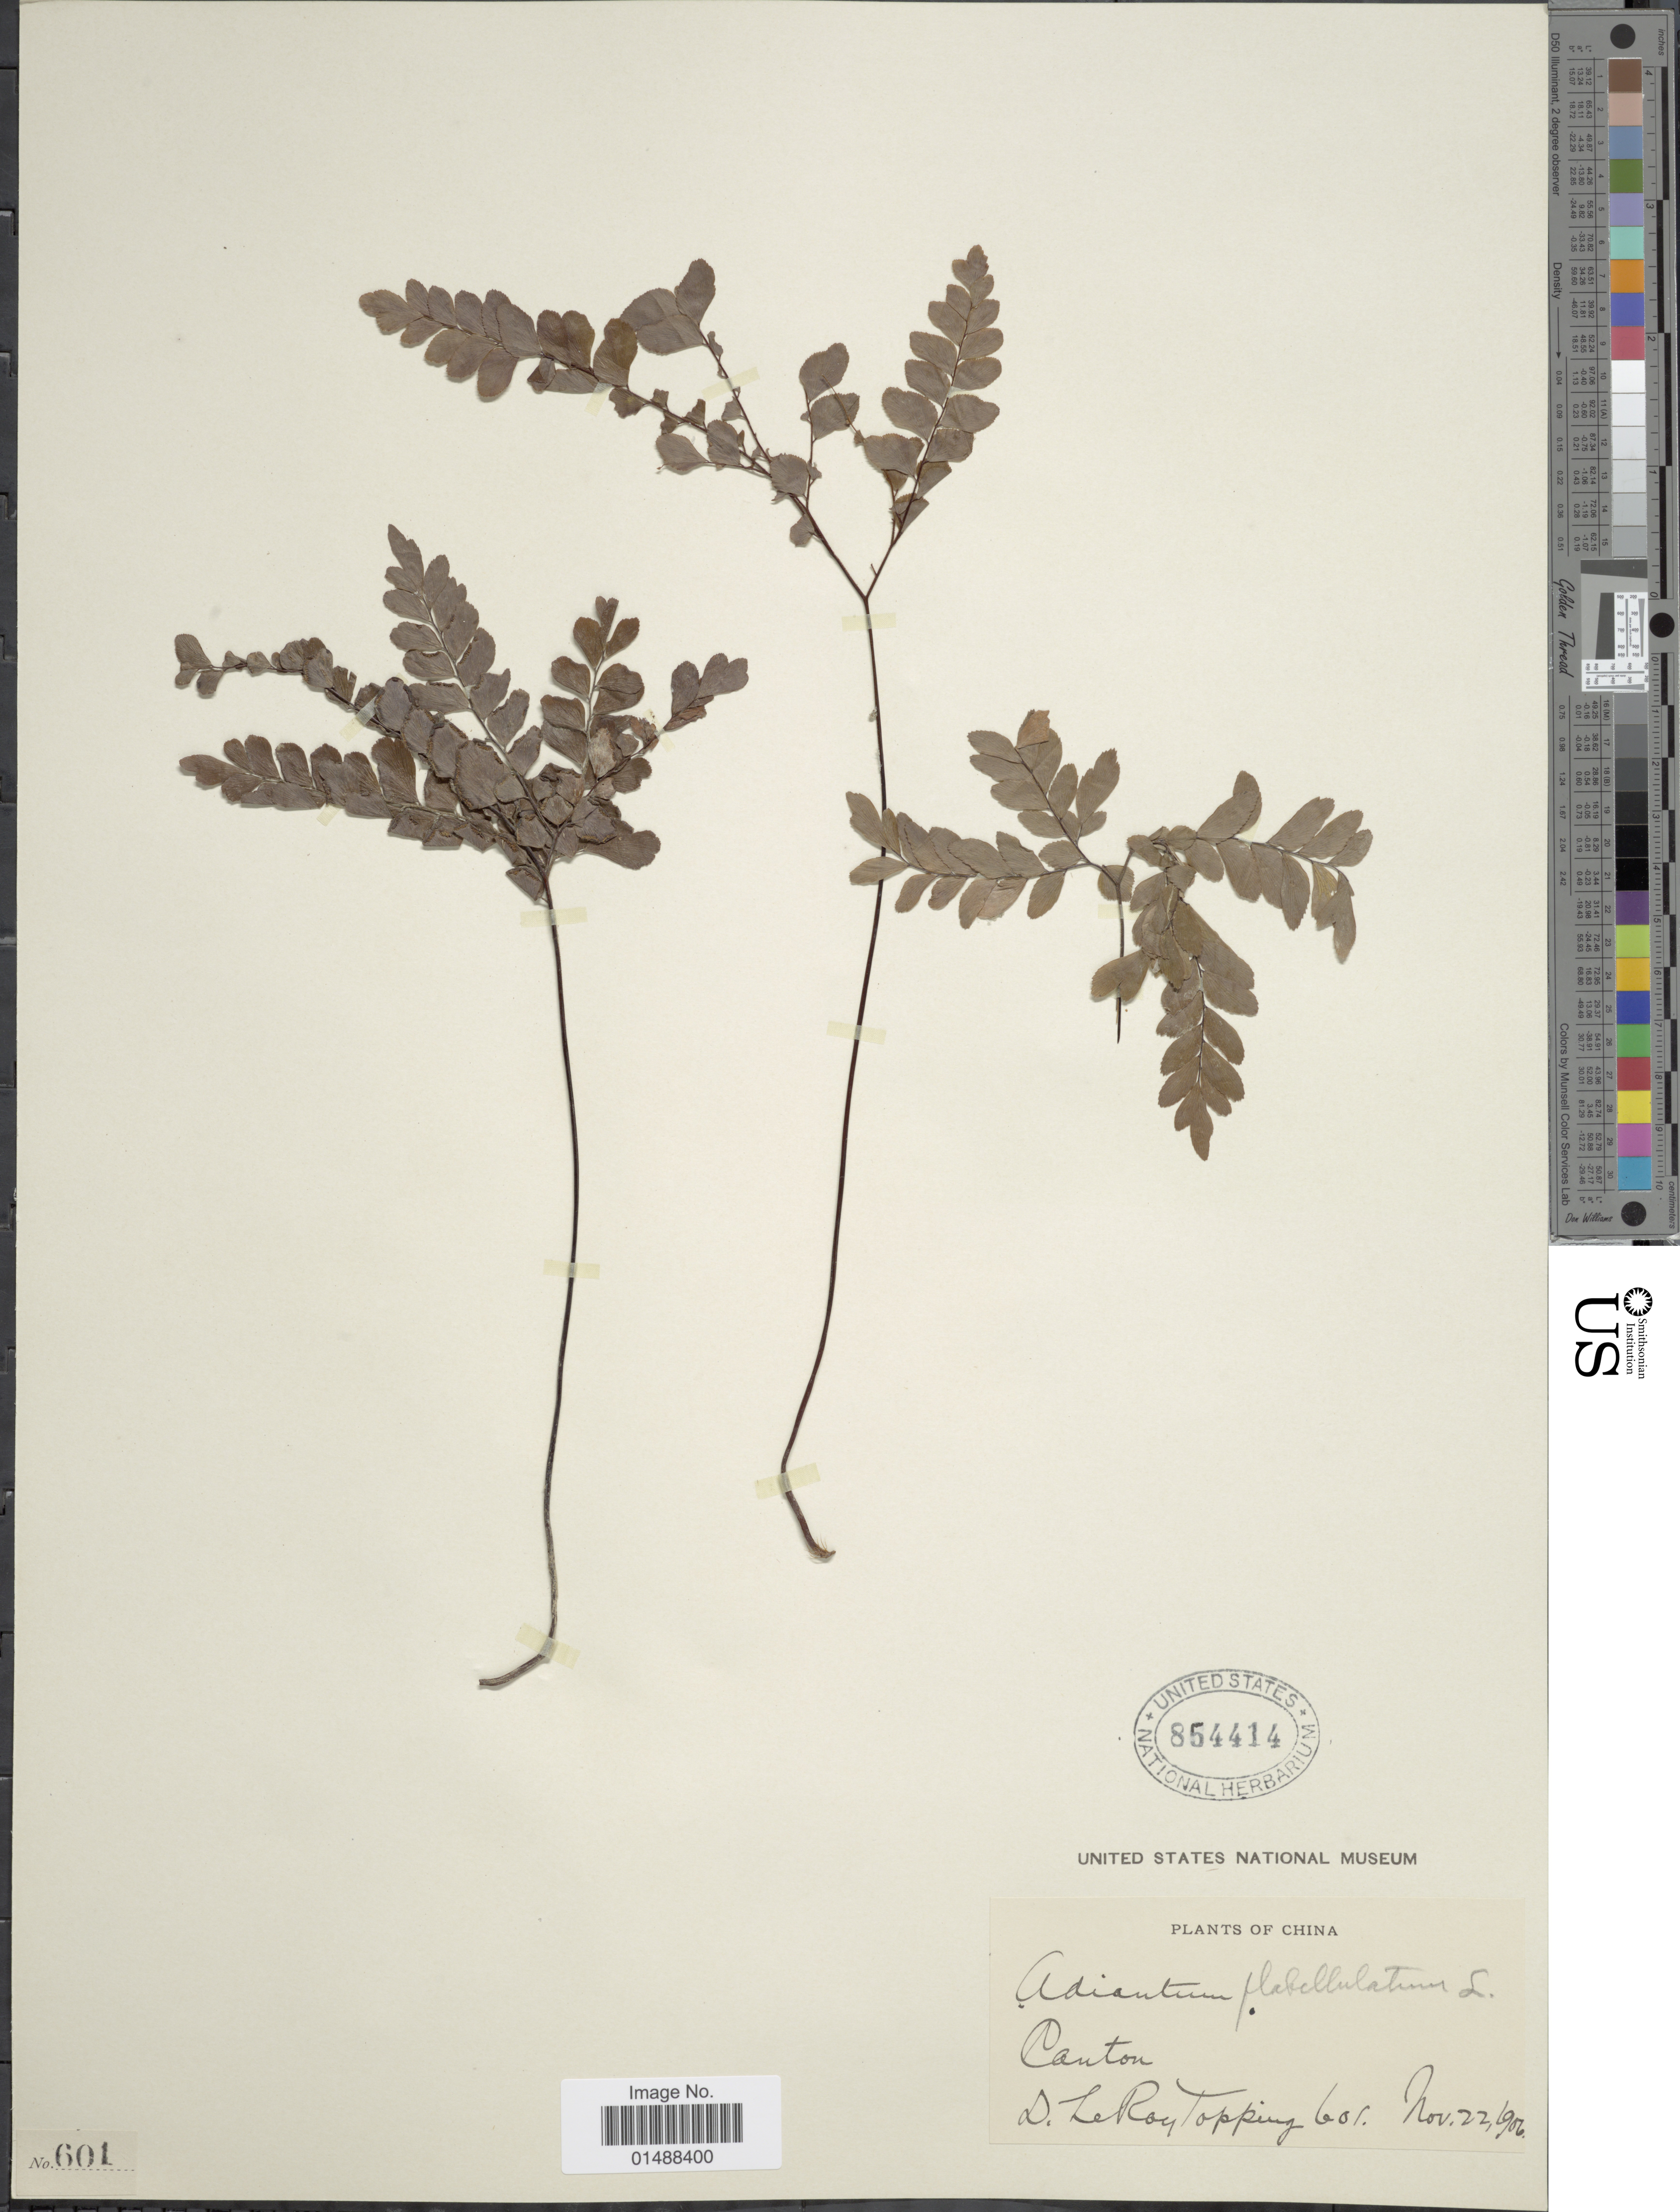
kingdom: Plantae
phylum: Tracheophyta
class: Polypodiopsida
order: Polypodiales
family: Pteridaceae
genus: Adiantum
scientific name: Adiantum flabellulatum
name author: L.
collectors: D. L. Topping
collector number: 601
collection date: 1906-11-22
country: China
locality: China, Canton.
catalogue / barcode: US 854414